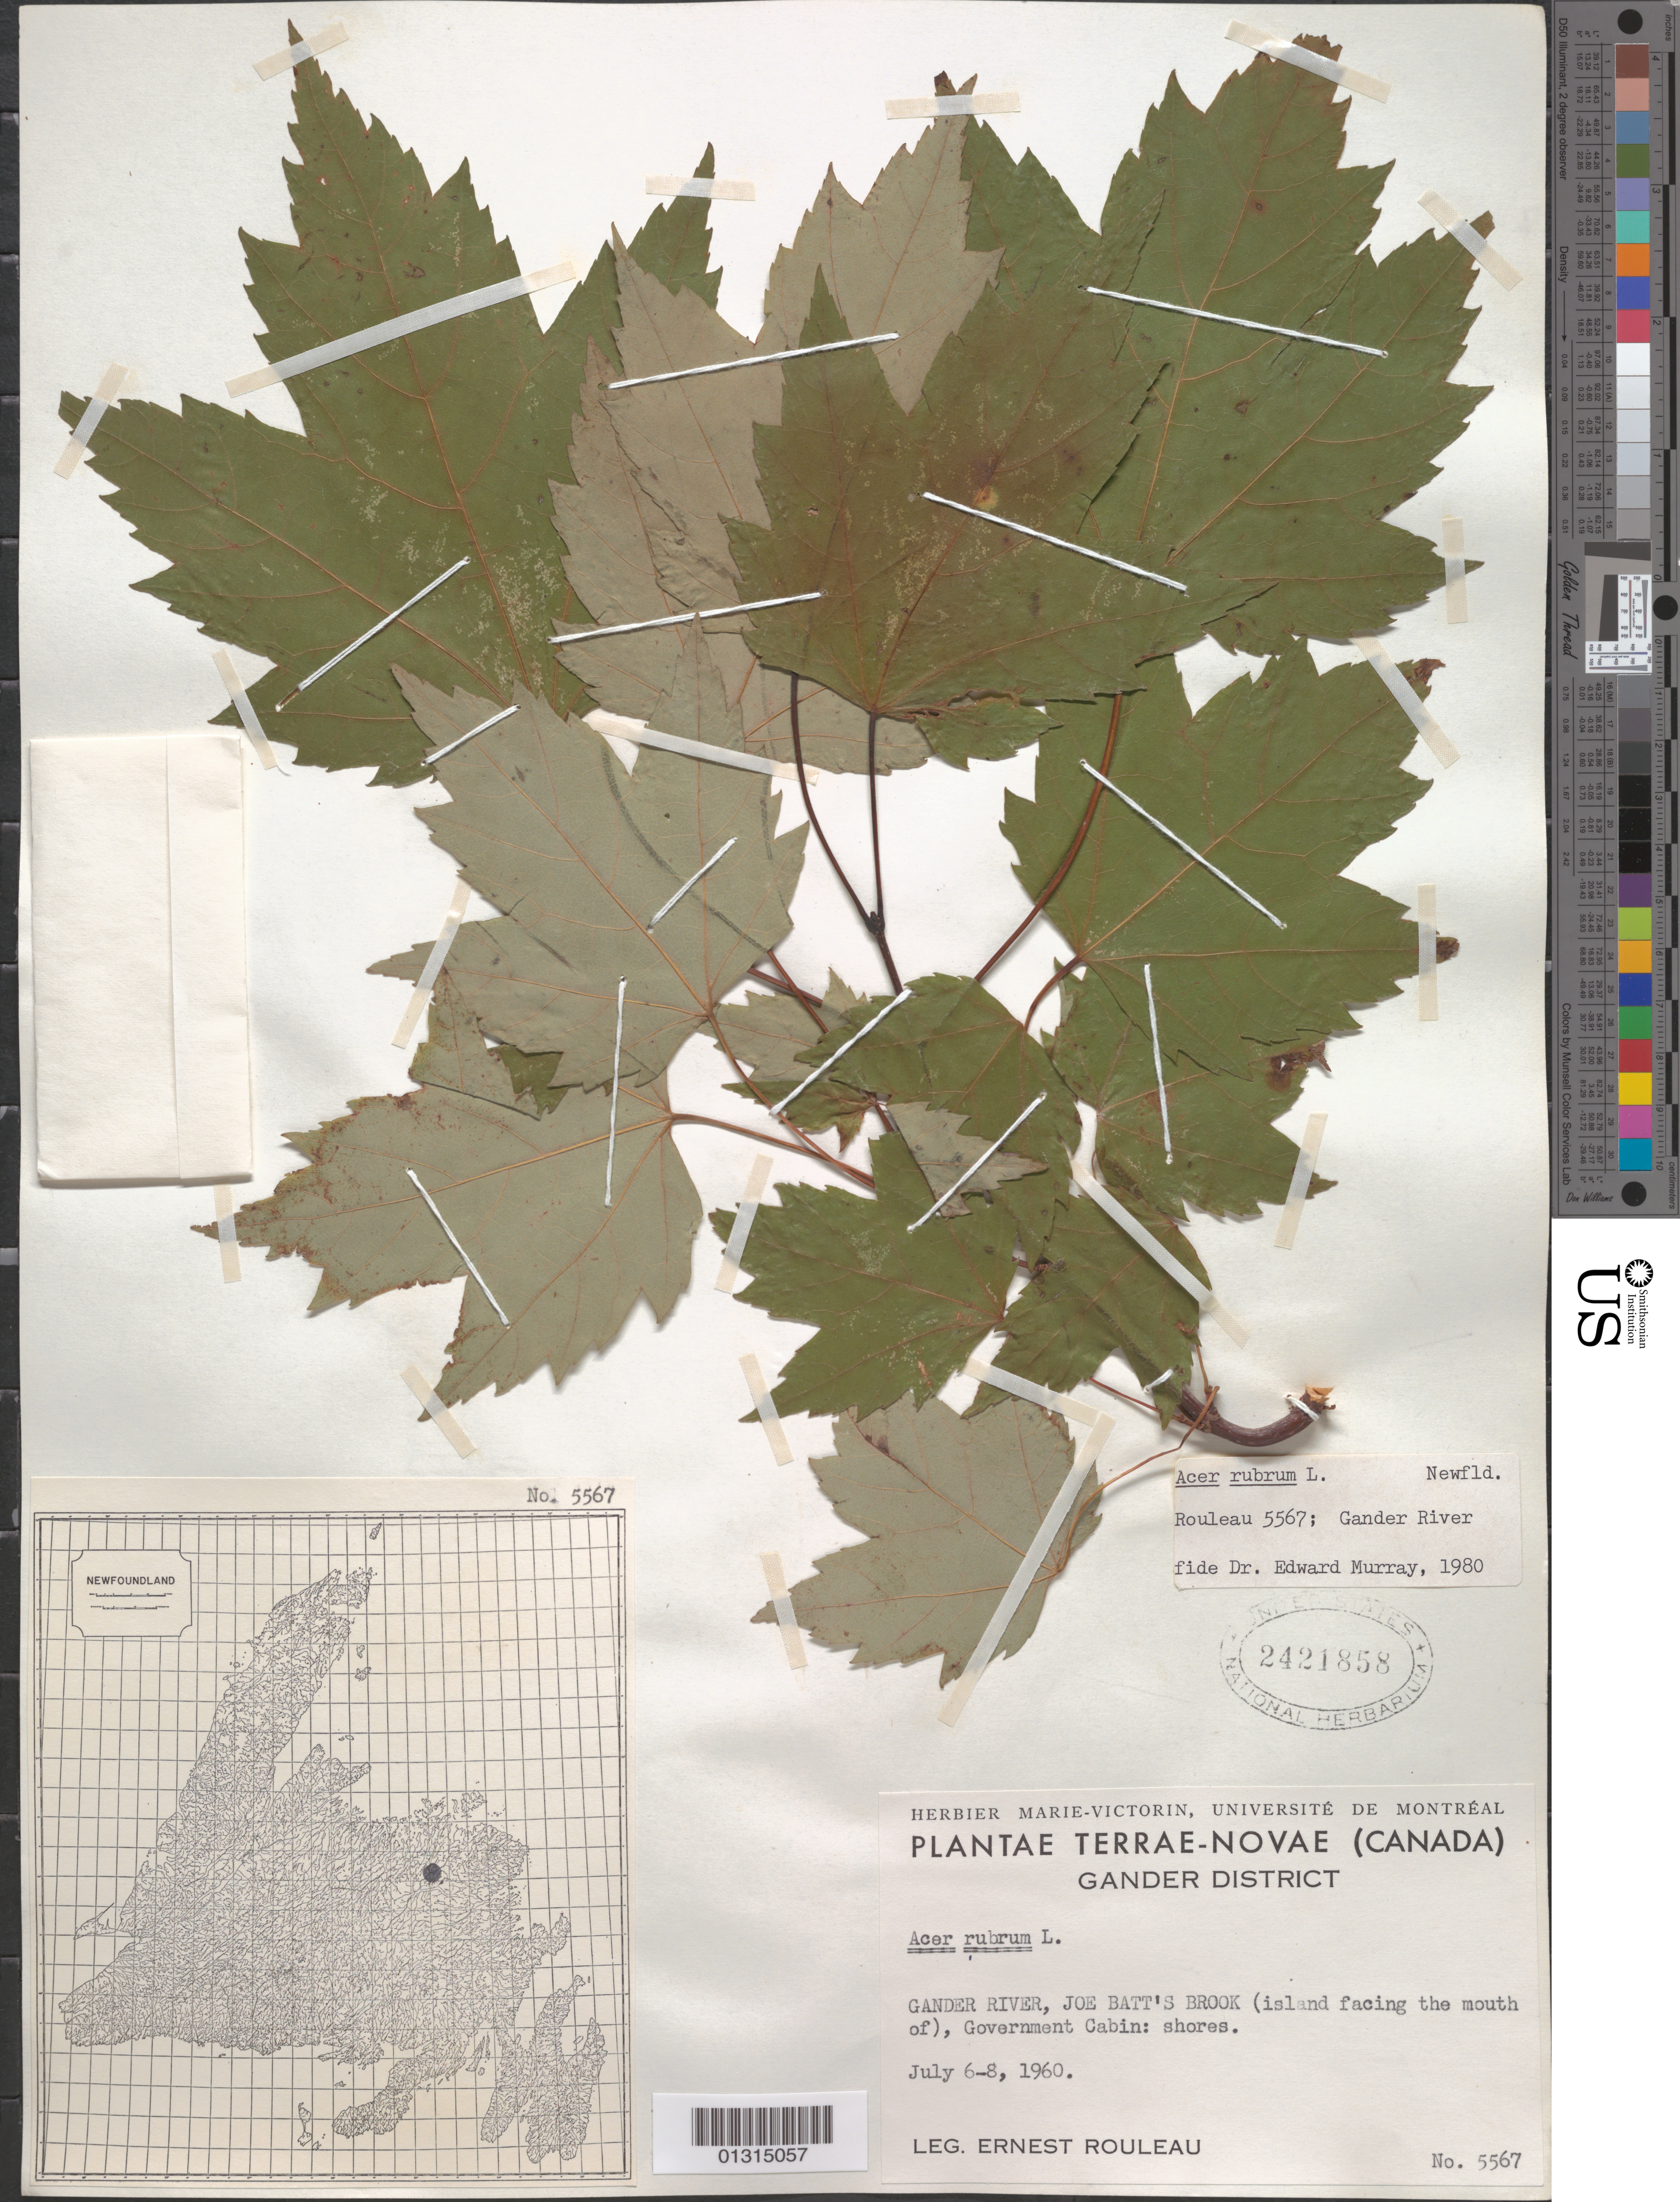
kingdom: Plantae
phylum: Tracheophyta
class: Magnoliopsida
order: Sapindales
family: Sapindaceae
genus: Acer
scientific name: Acer rubrum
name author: L.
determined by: Murray, Edward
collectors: E. Rouleau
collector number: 5567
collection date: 1960-07-06/1960-07-08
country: Canada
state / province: Newfoundland and Labrador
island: Newfoundland Island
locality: Gander District, Gander River, island facing the mouth of Joe Batt's Brook, Government Cabin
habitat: Shores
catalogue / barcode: US 2421858